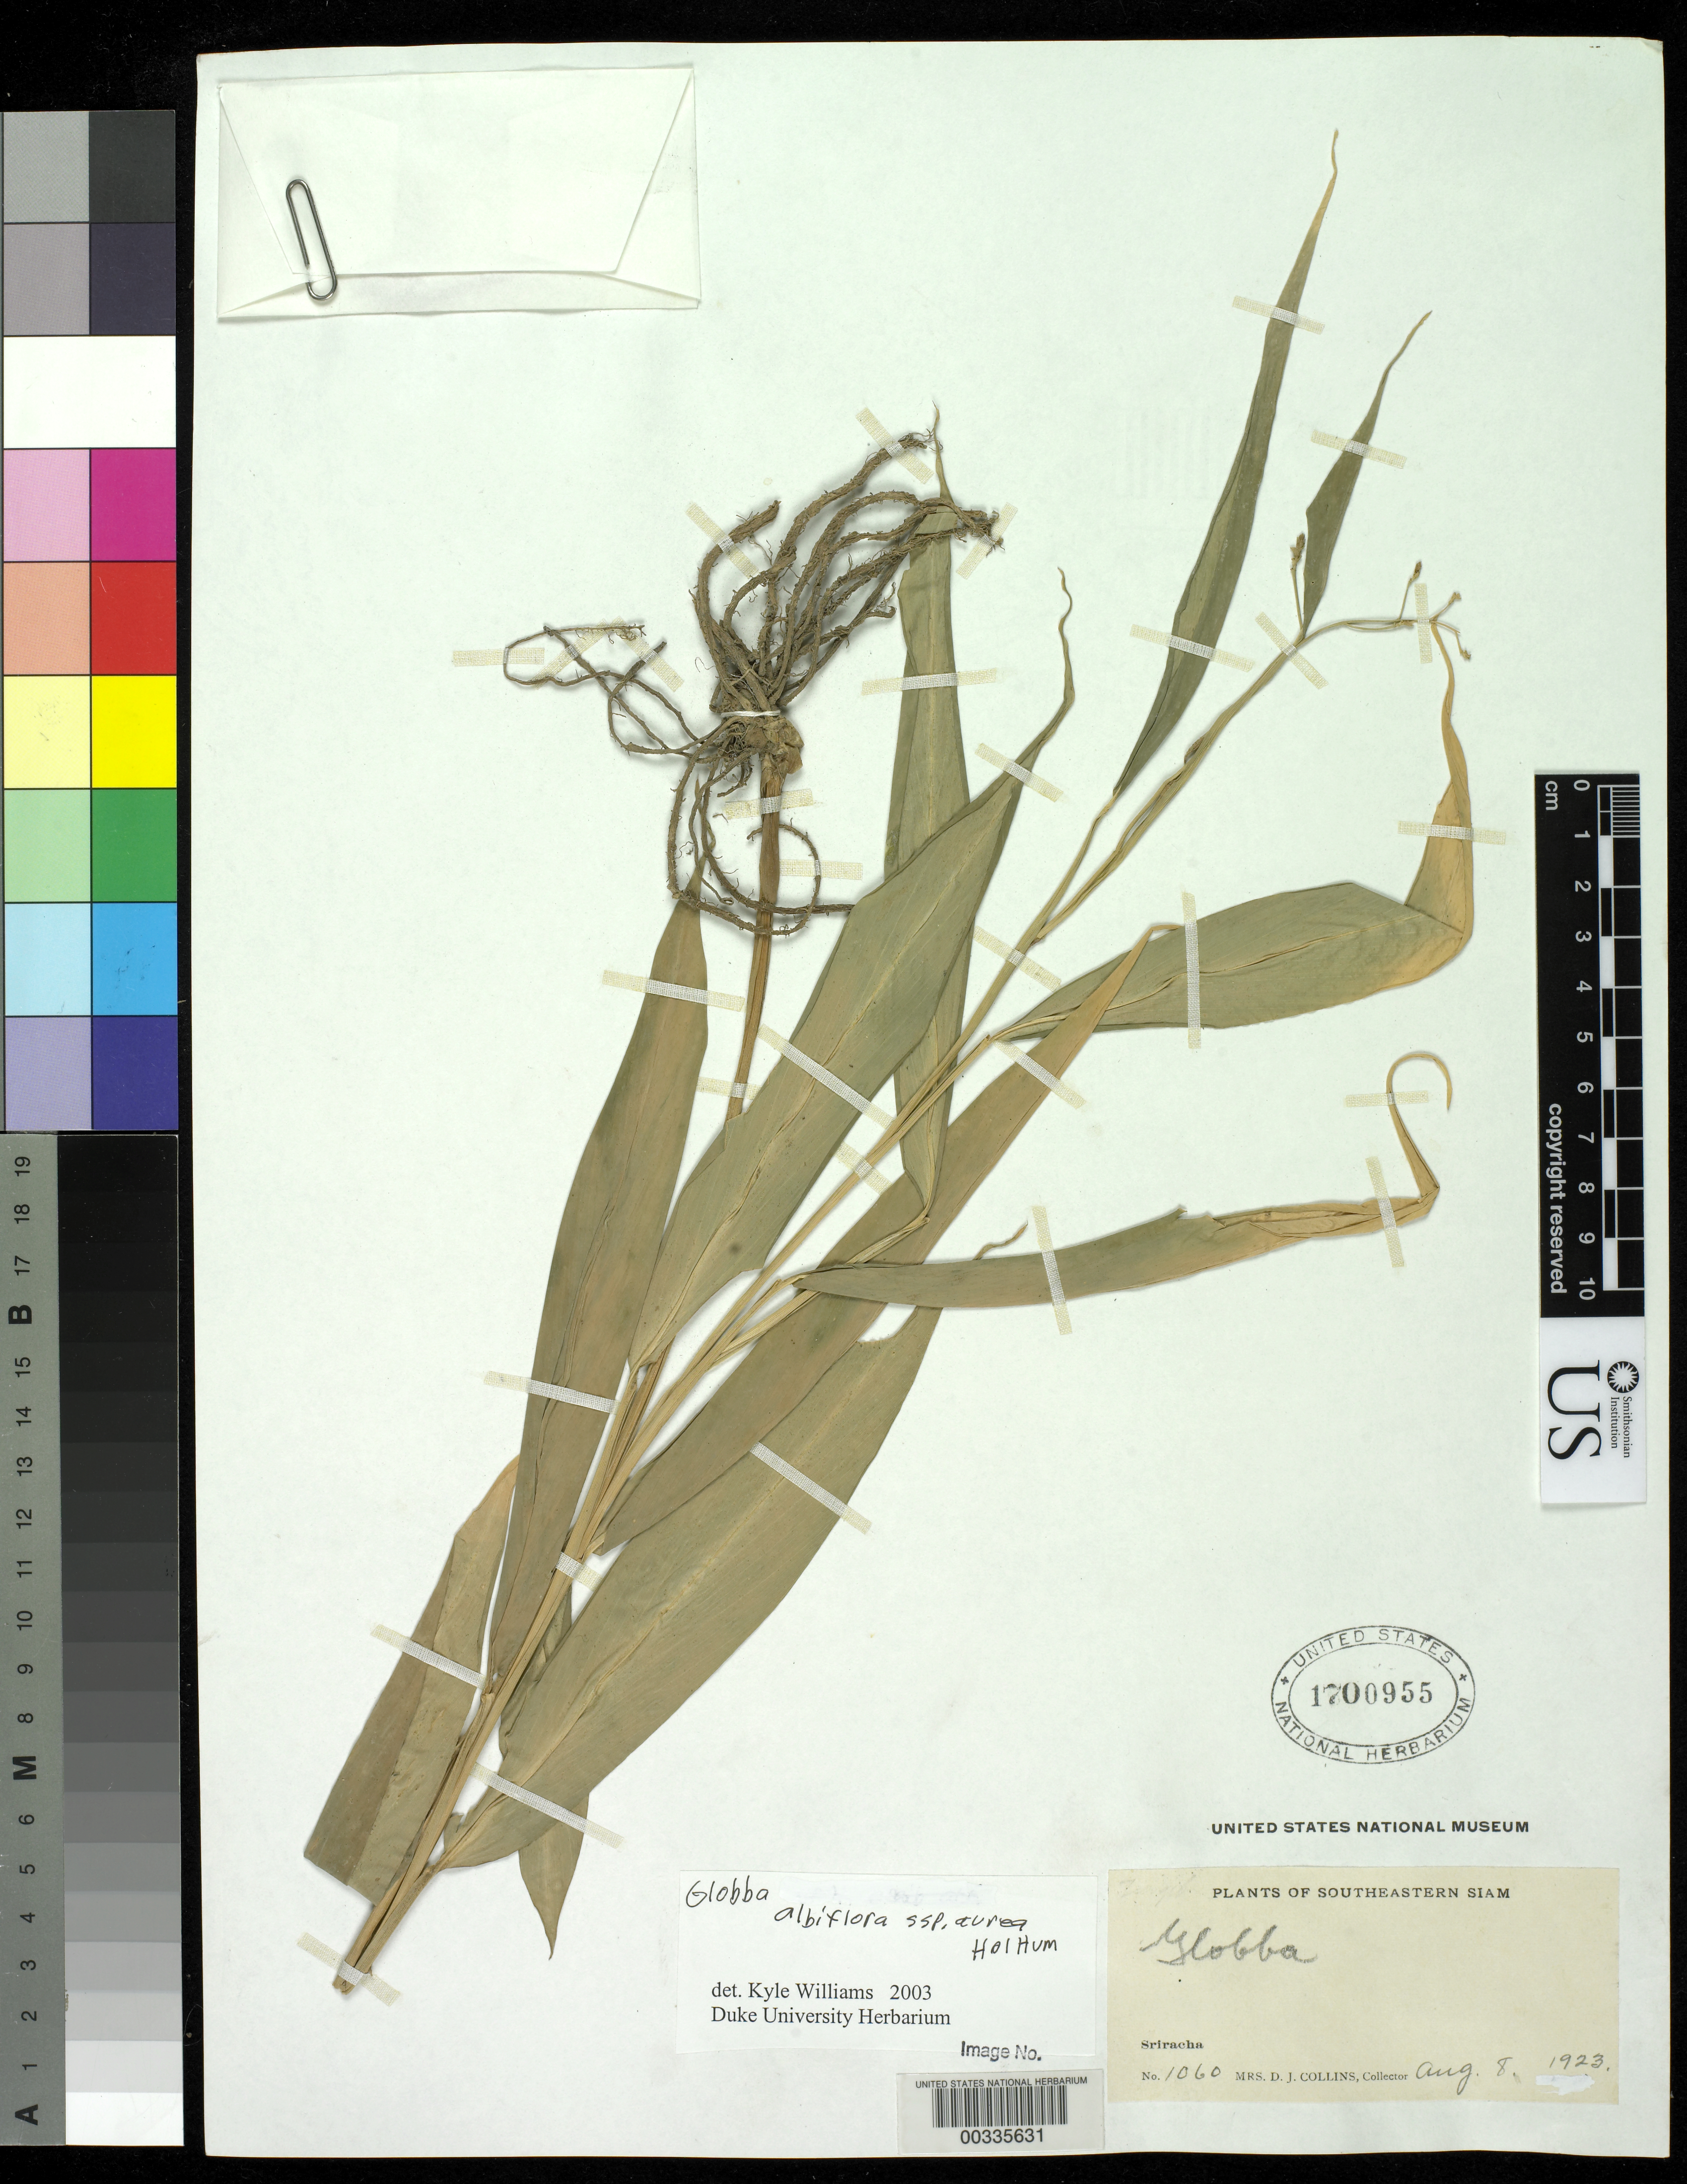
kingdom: Plantae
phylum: Tracheophyta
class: Liliopsida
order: Zingiberales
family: Zingiberaceae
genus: Globba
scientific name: Globba albiflora var. aurea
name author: Holttum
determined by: Williams, K. J.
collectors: Mrs. D. J. Collins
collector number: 1060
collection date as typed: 08 Aug 1923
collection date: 1923-08-08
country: Thailand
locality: Plants of southeastern siam, sriracha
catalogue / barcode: US 1700955